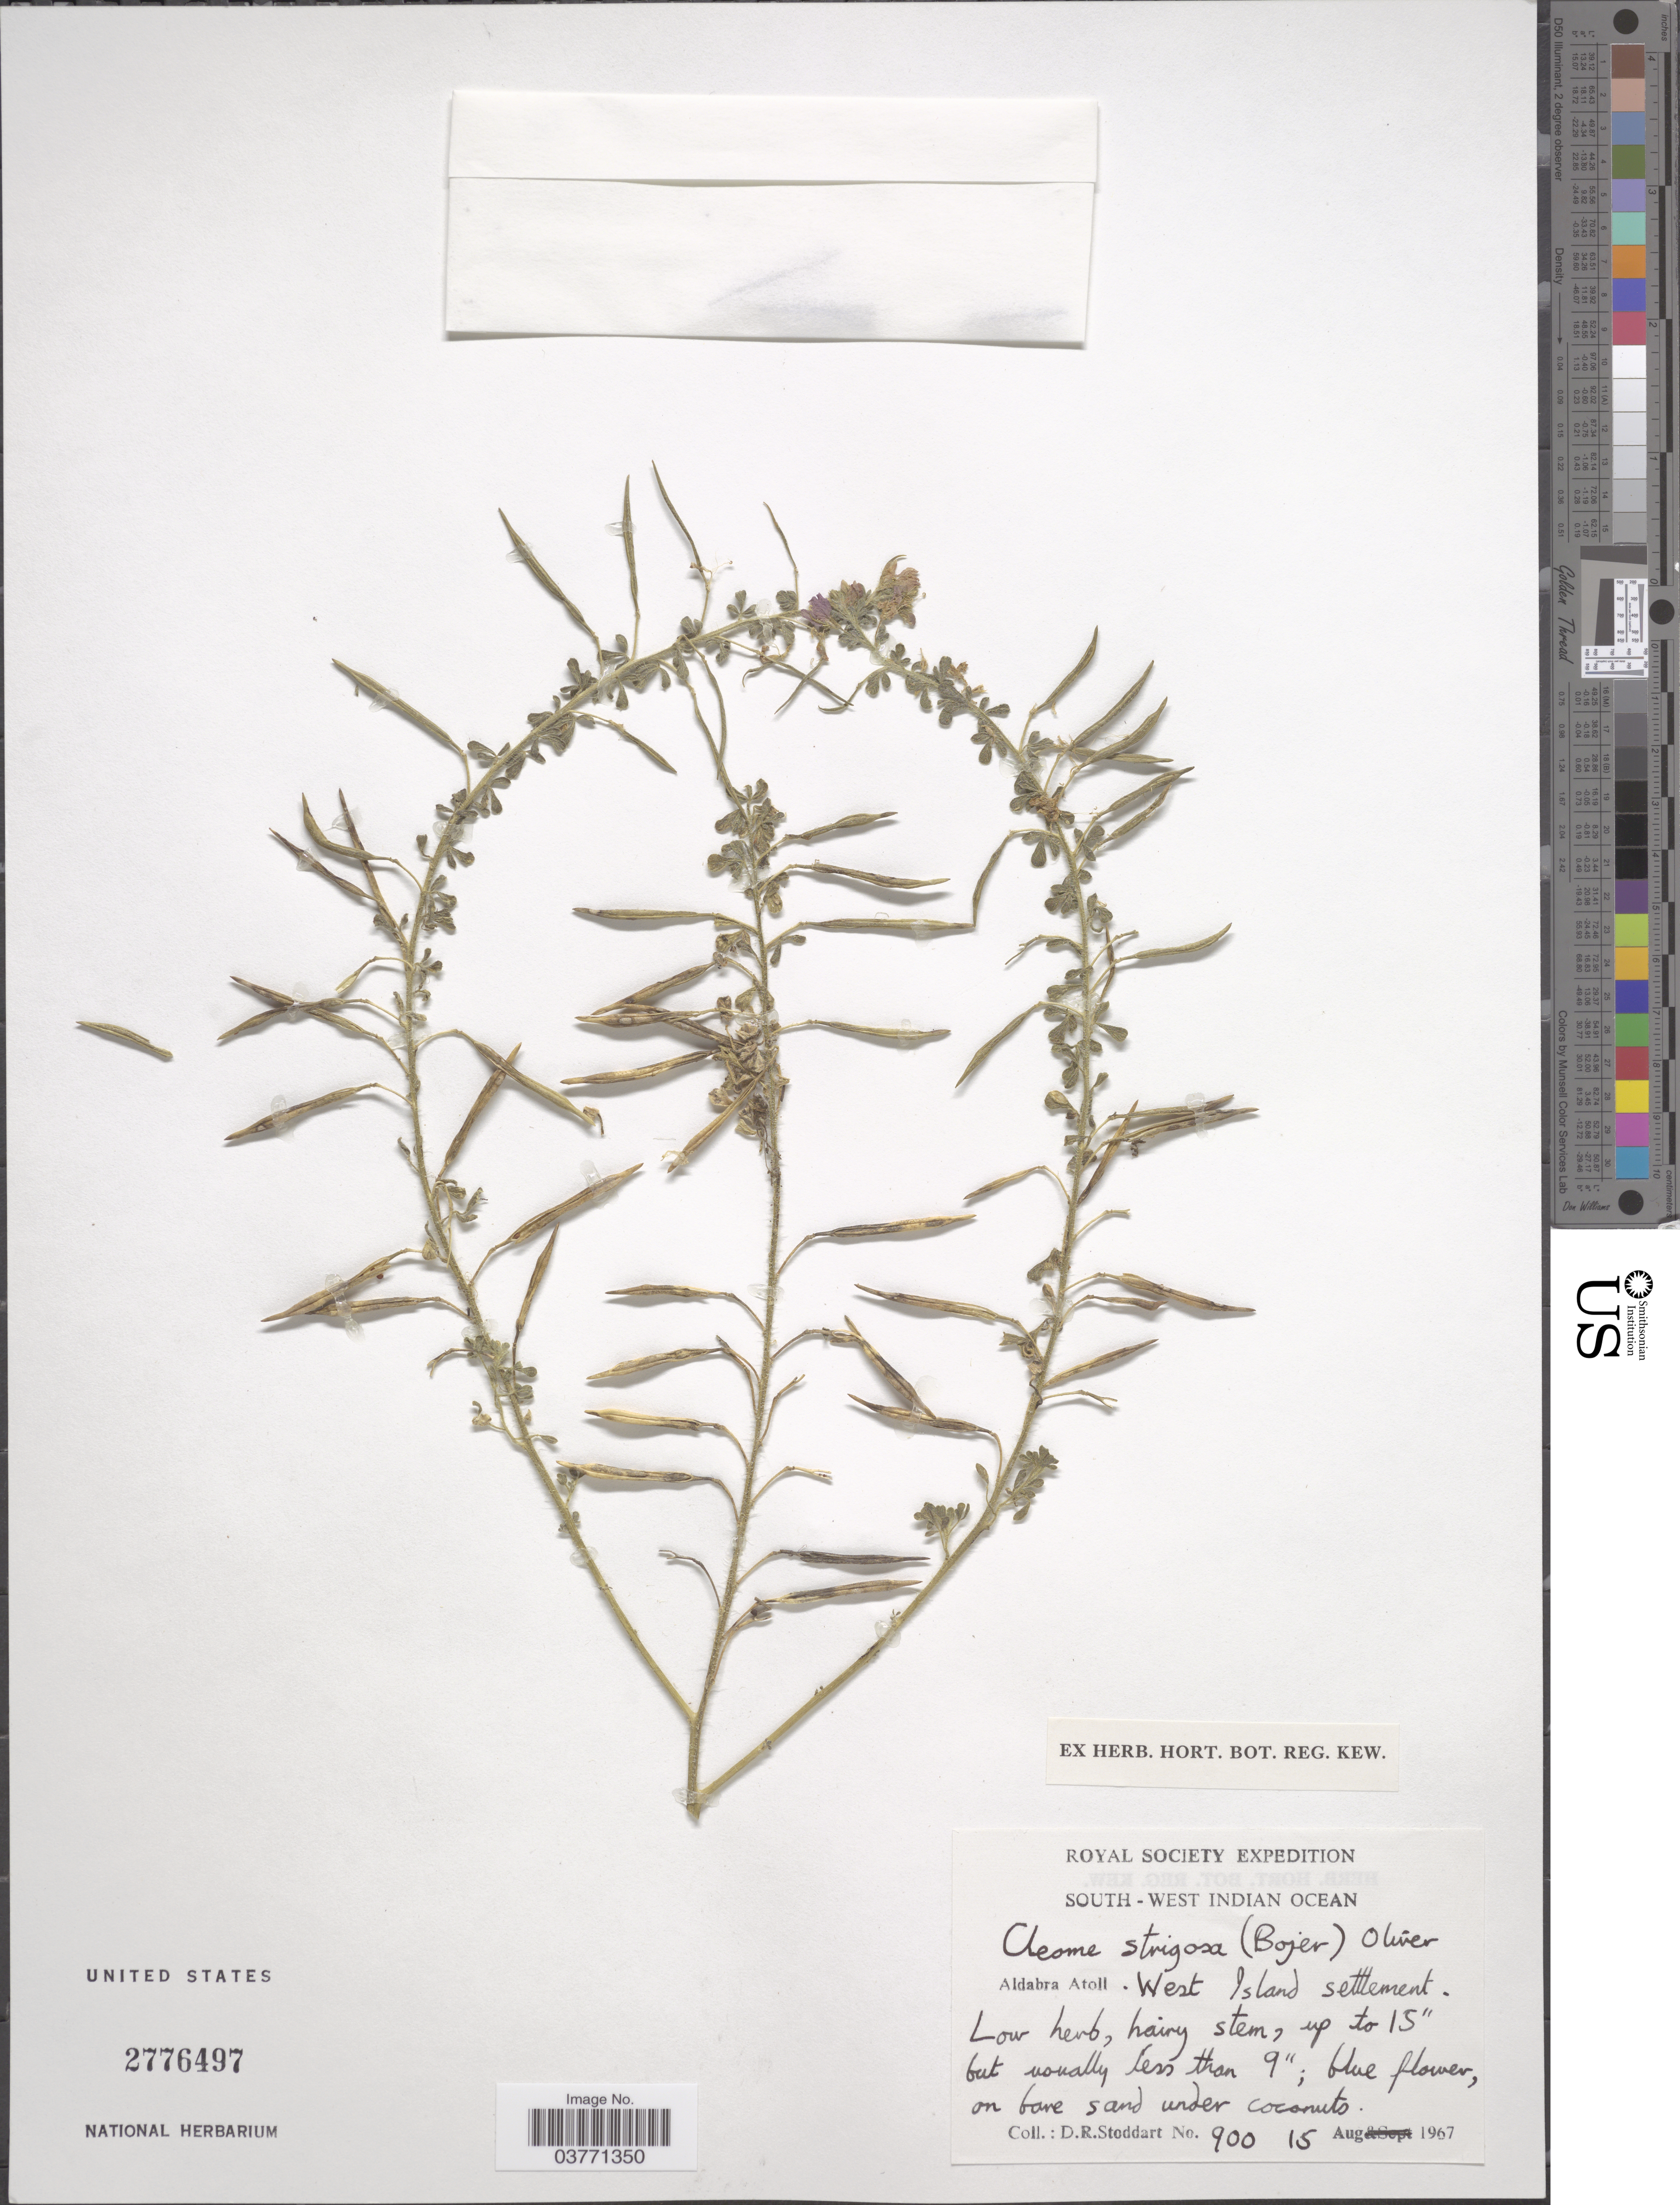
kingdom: Plantae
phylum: Tracheophyta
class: Magnoliopsida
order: Brassicales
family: Cleomaceae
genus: Sieruela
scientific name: Sieruela strigosa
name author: (Bojer) Roalson & J.C. Hall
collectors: D. R. Stoddart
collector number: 900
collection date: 1967-08-15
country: Seychelles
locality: South-West Indian Ocean. Aldabra Atoll. West Island Settlement.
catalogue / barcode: US 2776497